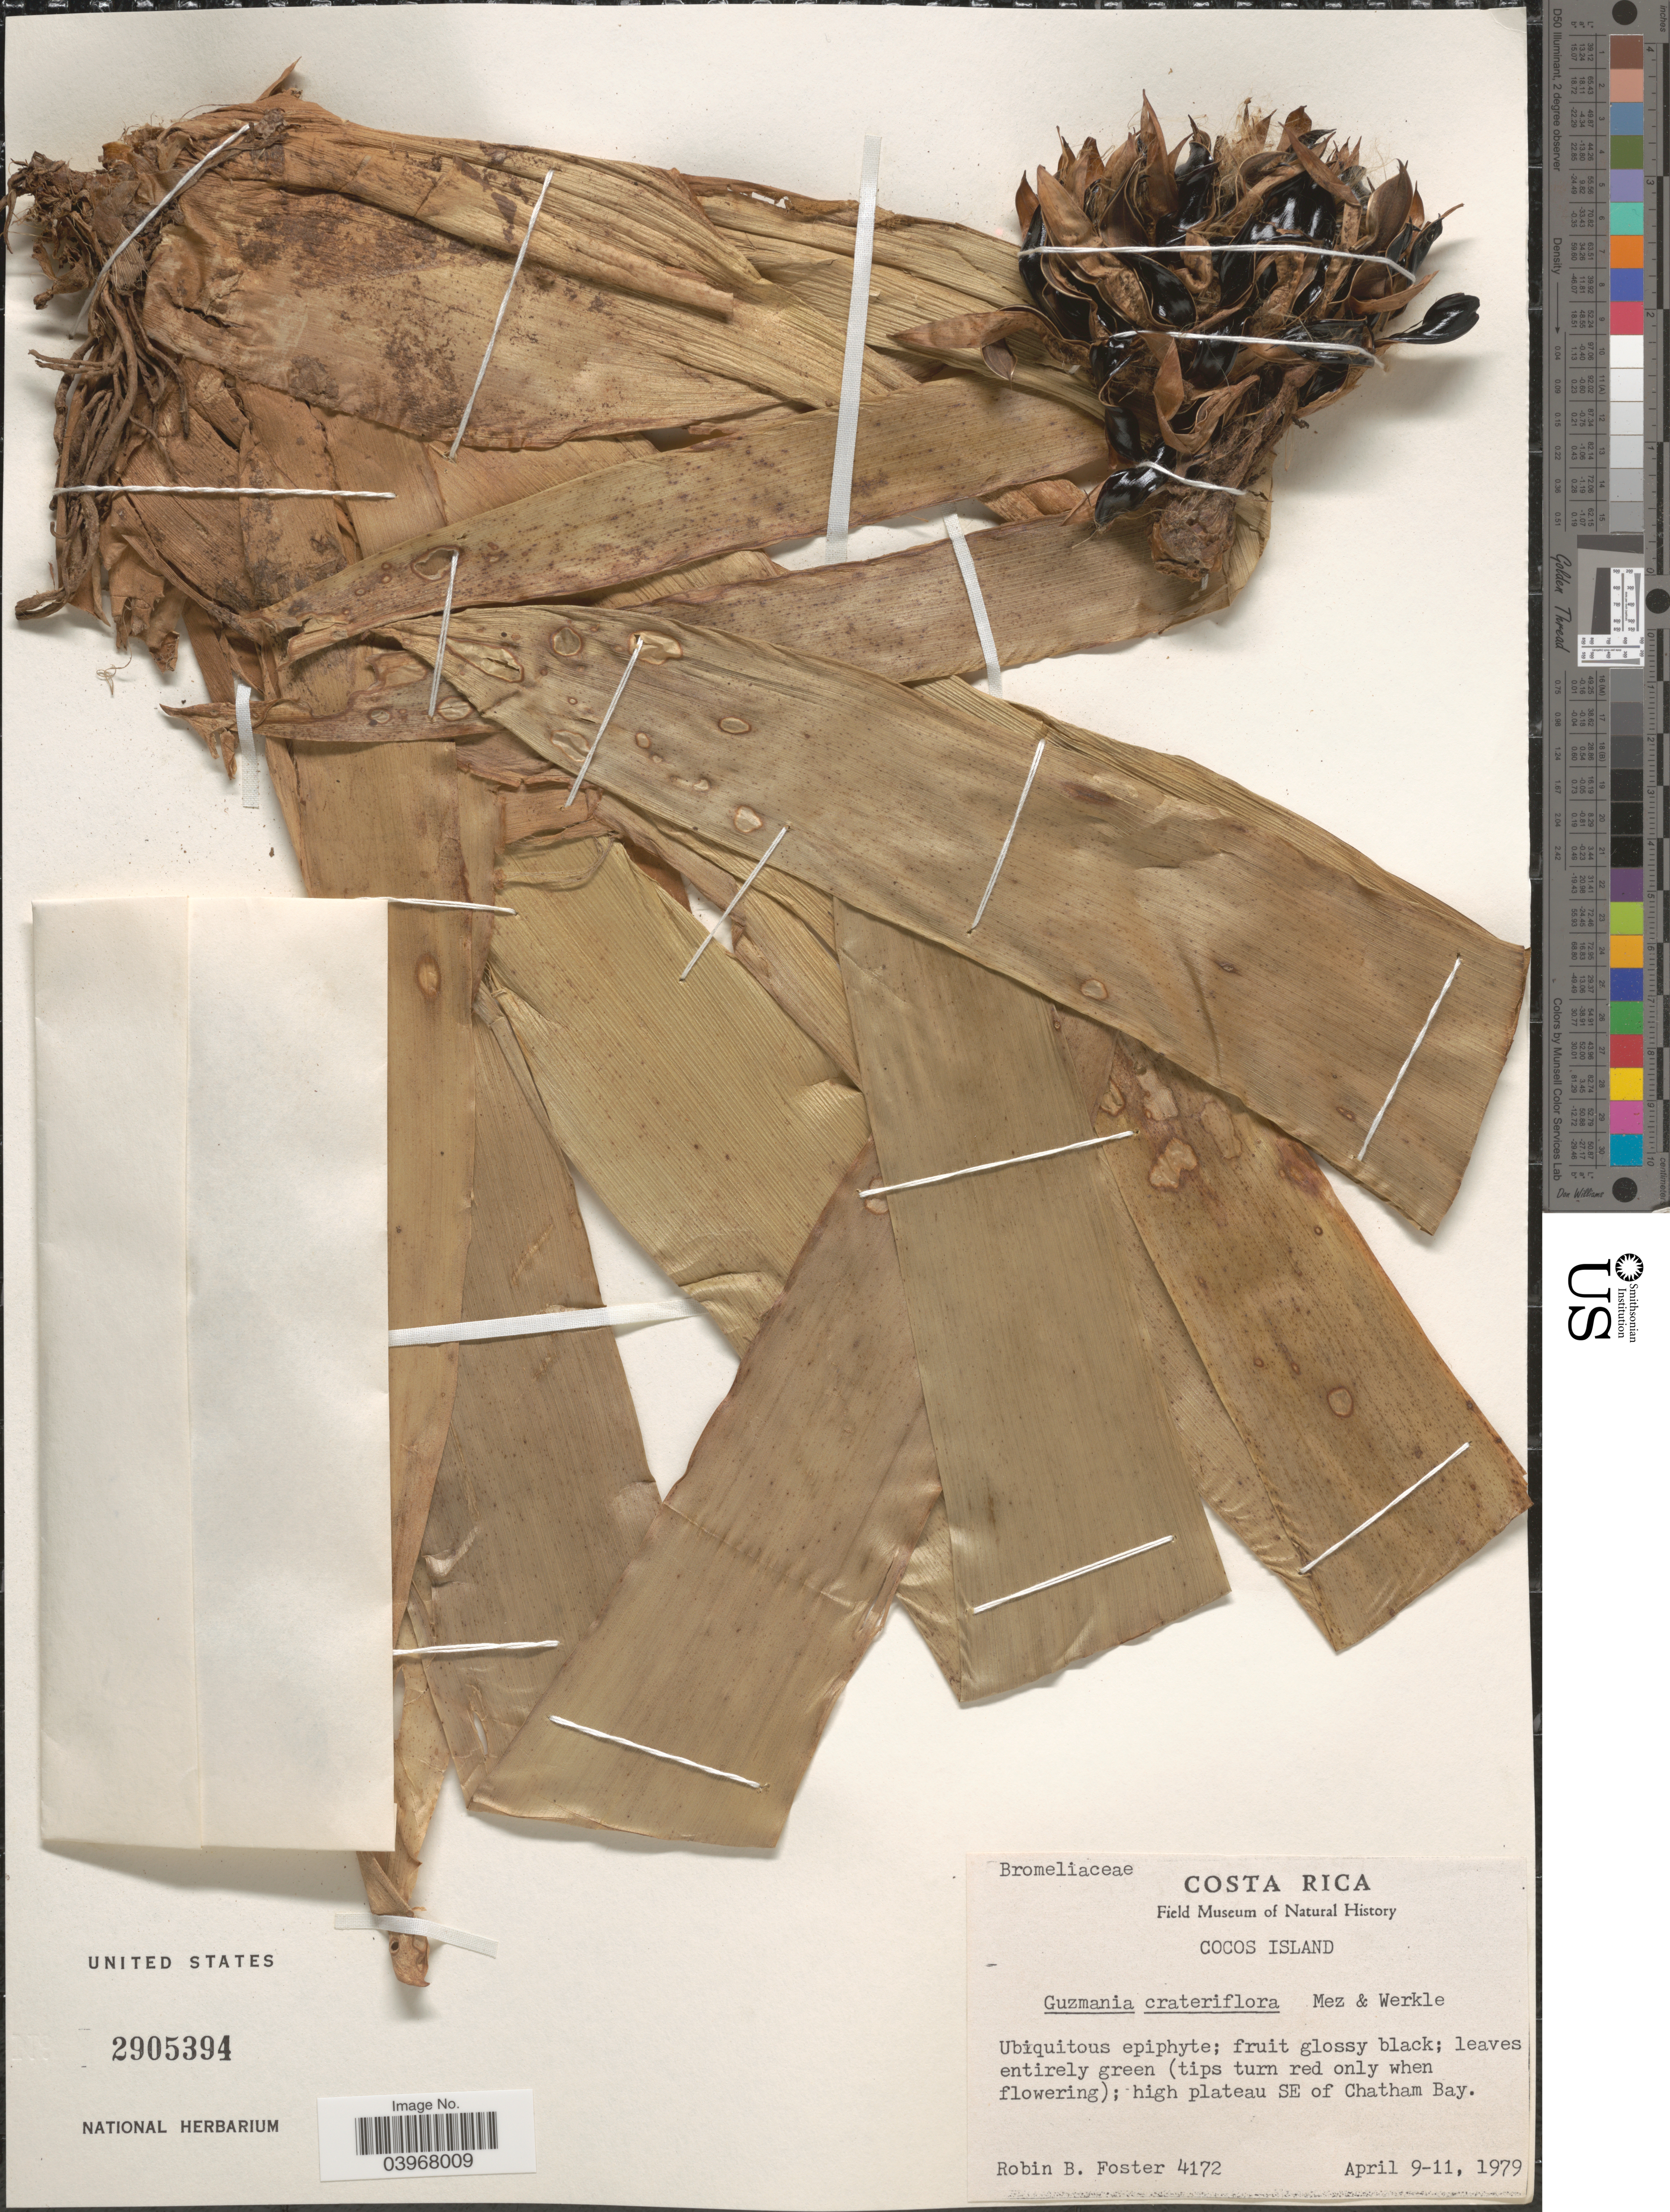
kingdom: Plantae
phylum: Tracheophyta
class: Liliopsida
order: Poales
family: Bromeliaceae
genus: Guzmania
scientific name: Guzmania sanguinea var. sanguinea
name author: (André) André ex Mez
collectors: R. B. Foster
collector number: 4172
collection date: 1979-04-09/1979-04-11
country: Costa Rica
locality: Cocos Island. High plateau SE of Chatham Bay.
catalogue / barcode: US 2905394